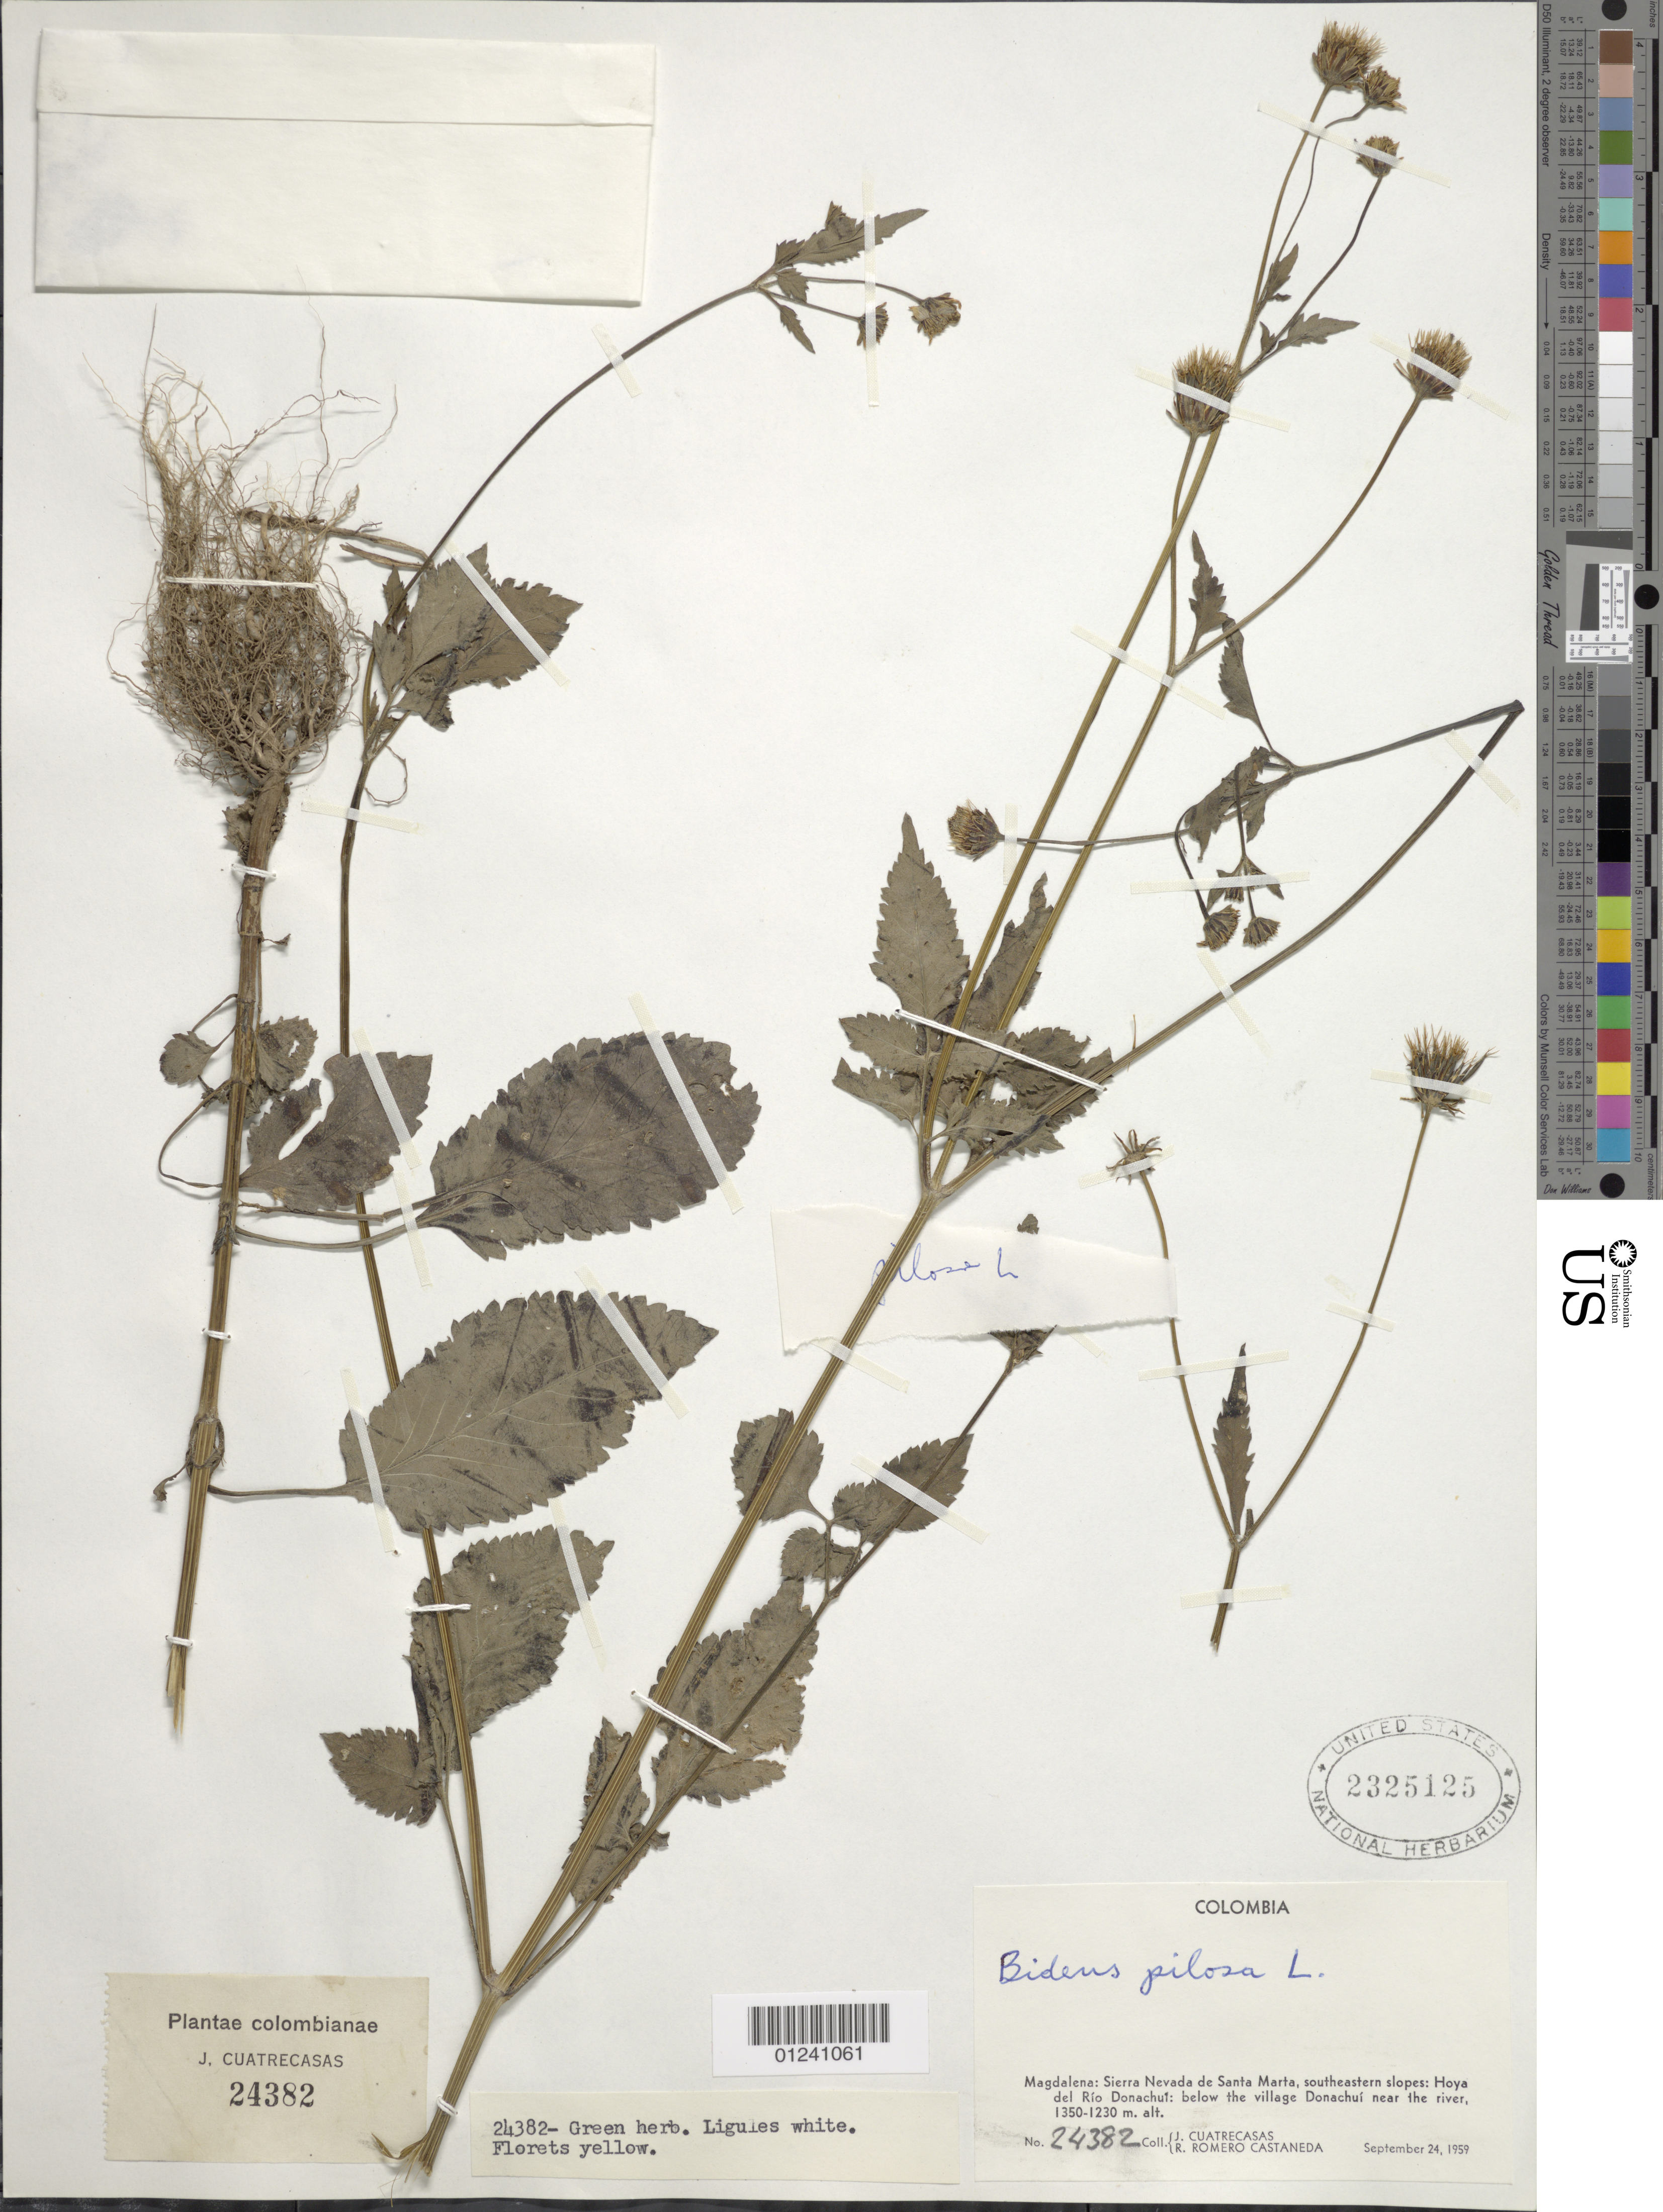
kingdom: Plantae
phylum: Tracheophyta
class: Magnoliopsida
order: Asterales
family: Asteraceae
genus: Bidens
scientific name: Bidens pilosa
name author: L.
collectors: J. Cuatrecasas & R. Romero Castañeda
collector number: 24382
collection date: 1959-09-24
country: Colombia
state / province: Magdalena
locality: Sierra Nevada de Santa marta, southeastern slopes: Hoya del Río Donachul: below the village Donachuí near the river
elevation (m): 1350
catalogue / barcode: US 2325125